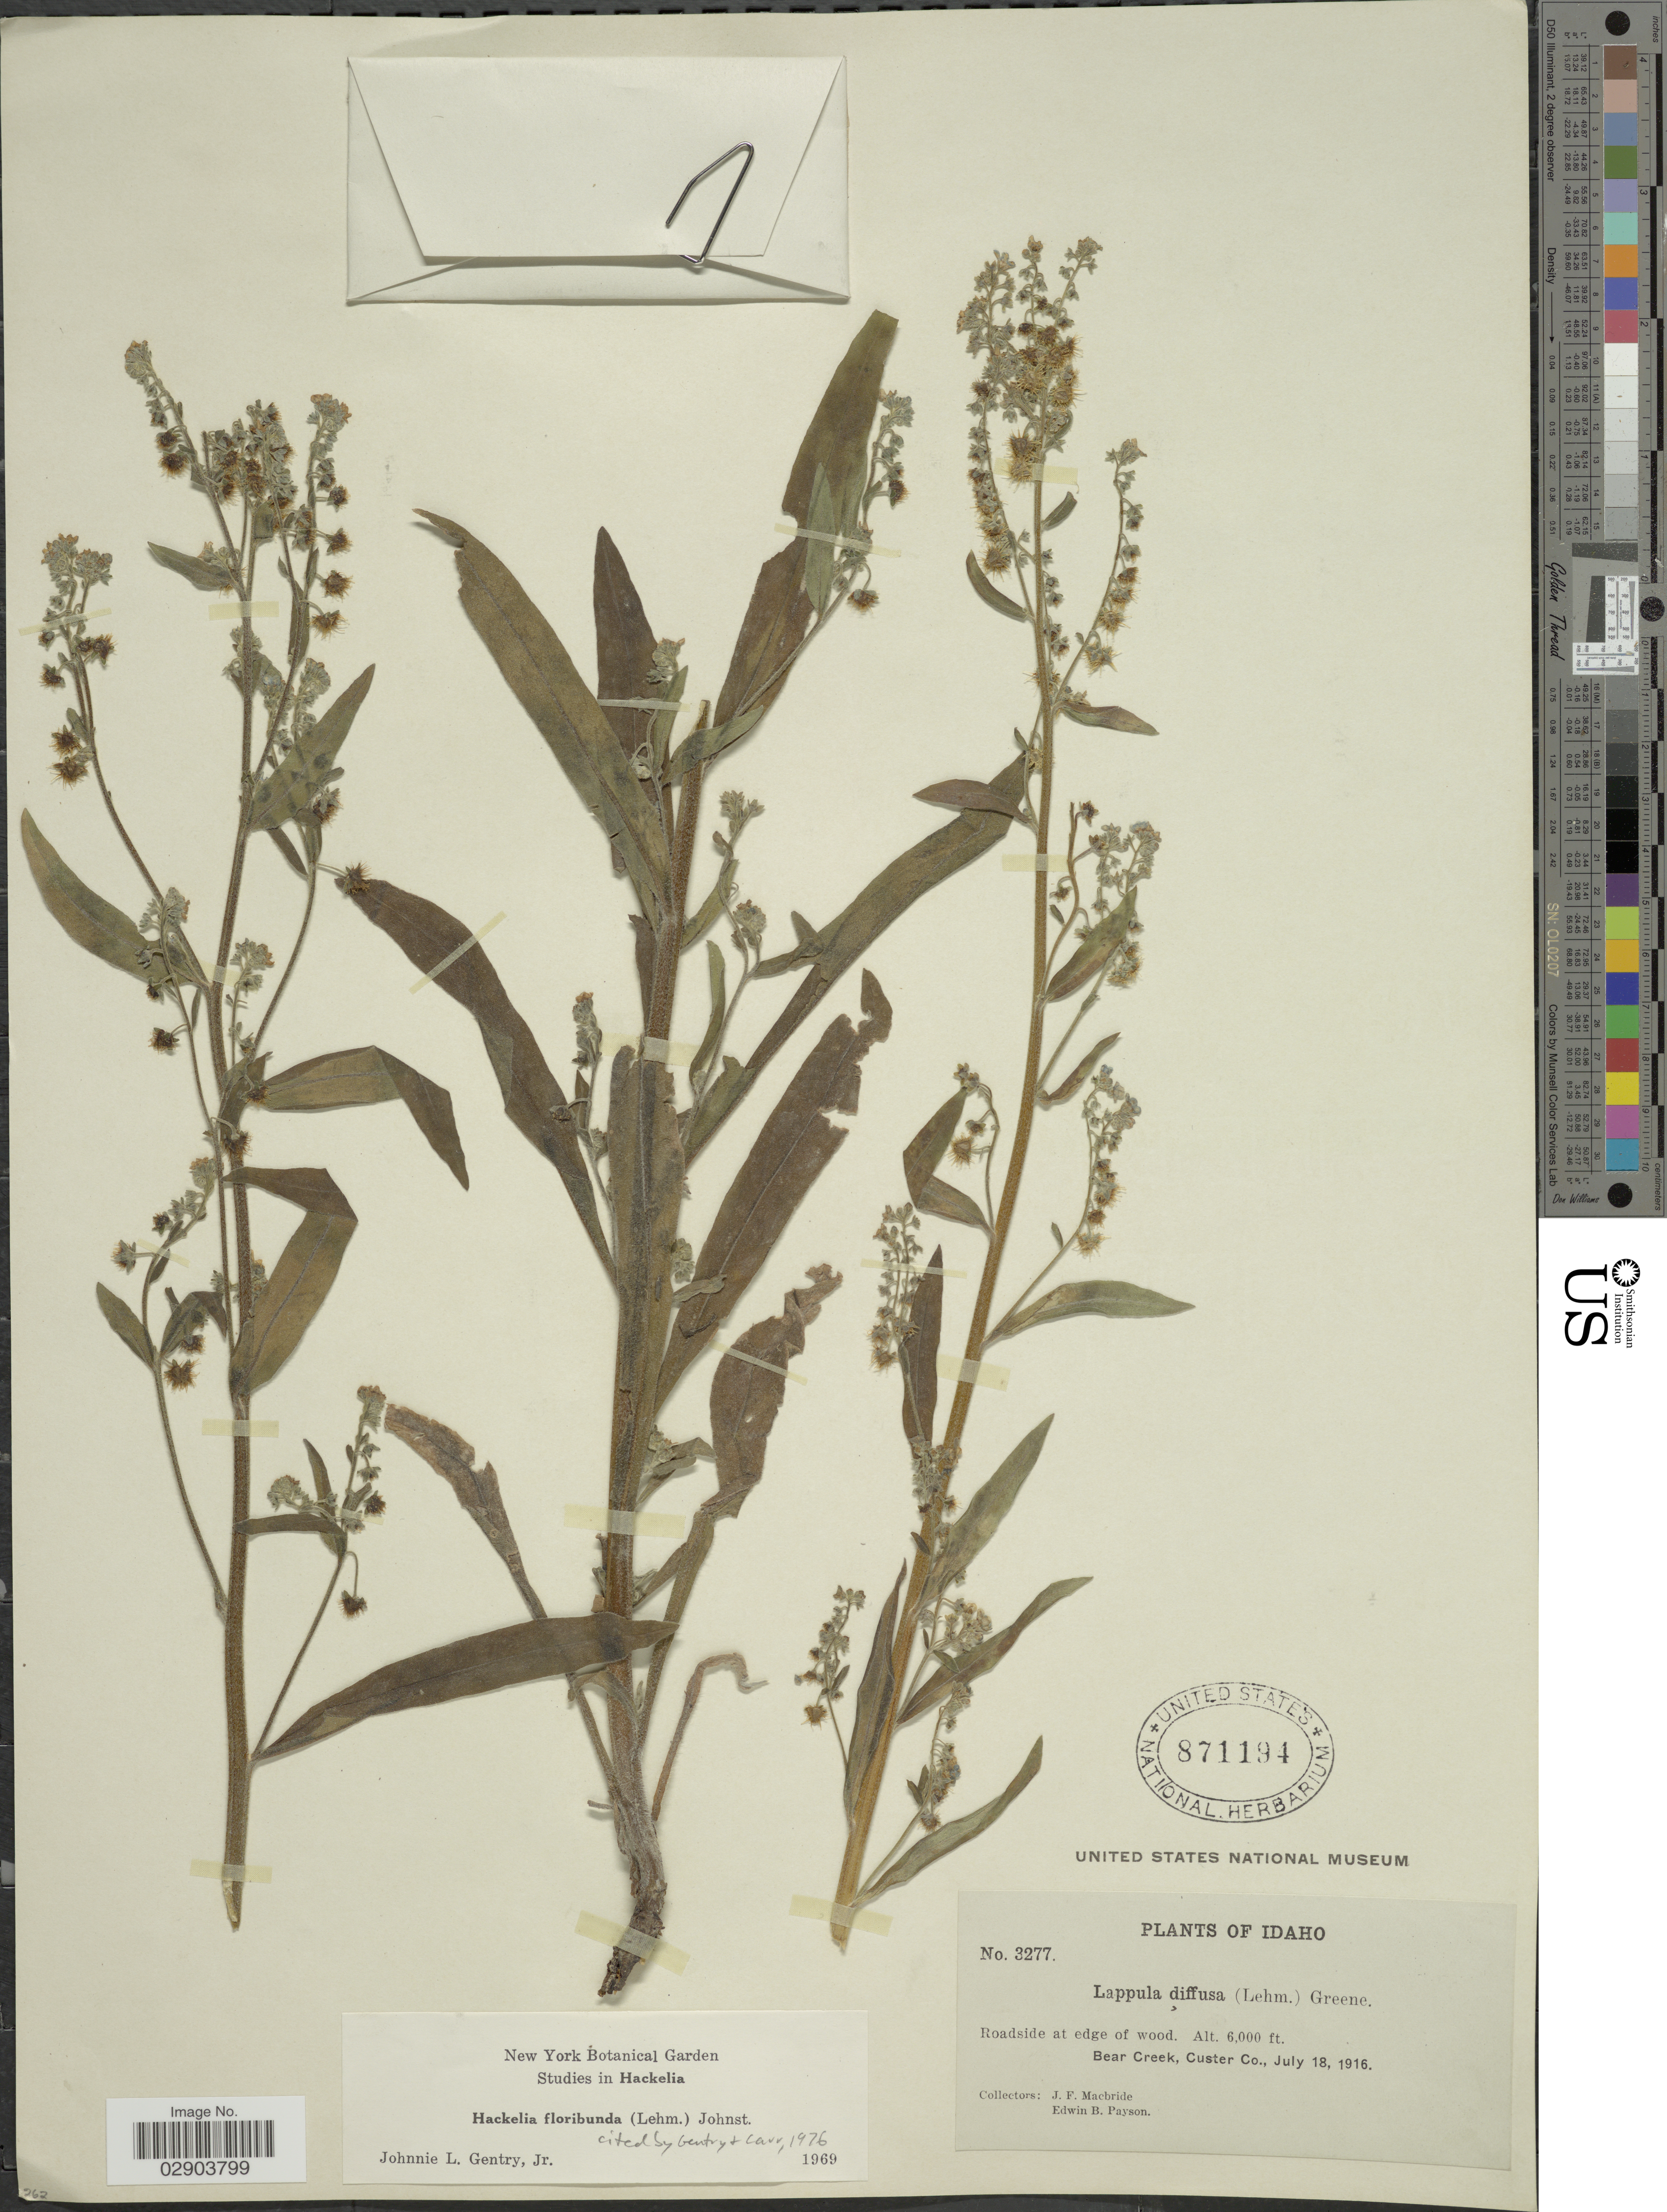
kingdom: Plantae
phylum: Tracheophyta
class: Magnoliopsida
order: Boraginales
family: Boraginaceae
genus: Hackelia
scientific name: Hackelia floribunda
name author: (Lehm.) I.M. Johnst.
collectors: J. F. Macbride & E. B. Payson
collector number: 3277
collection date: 1916-07-18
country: United States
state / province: Idaho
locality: Roadside at edge of wood, Bear Creek, Custer Co.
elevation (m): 1829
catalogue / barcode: US 871194